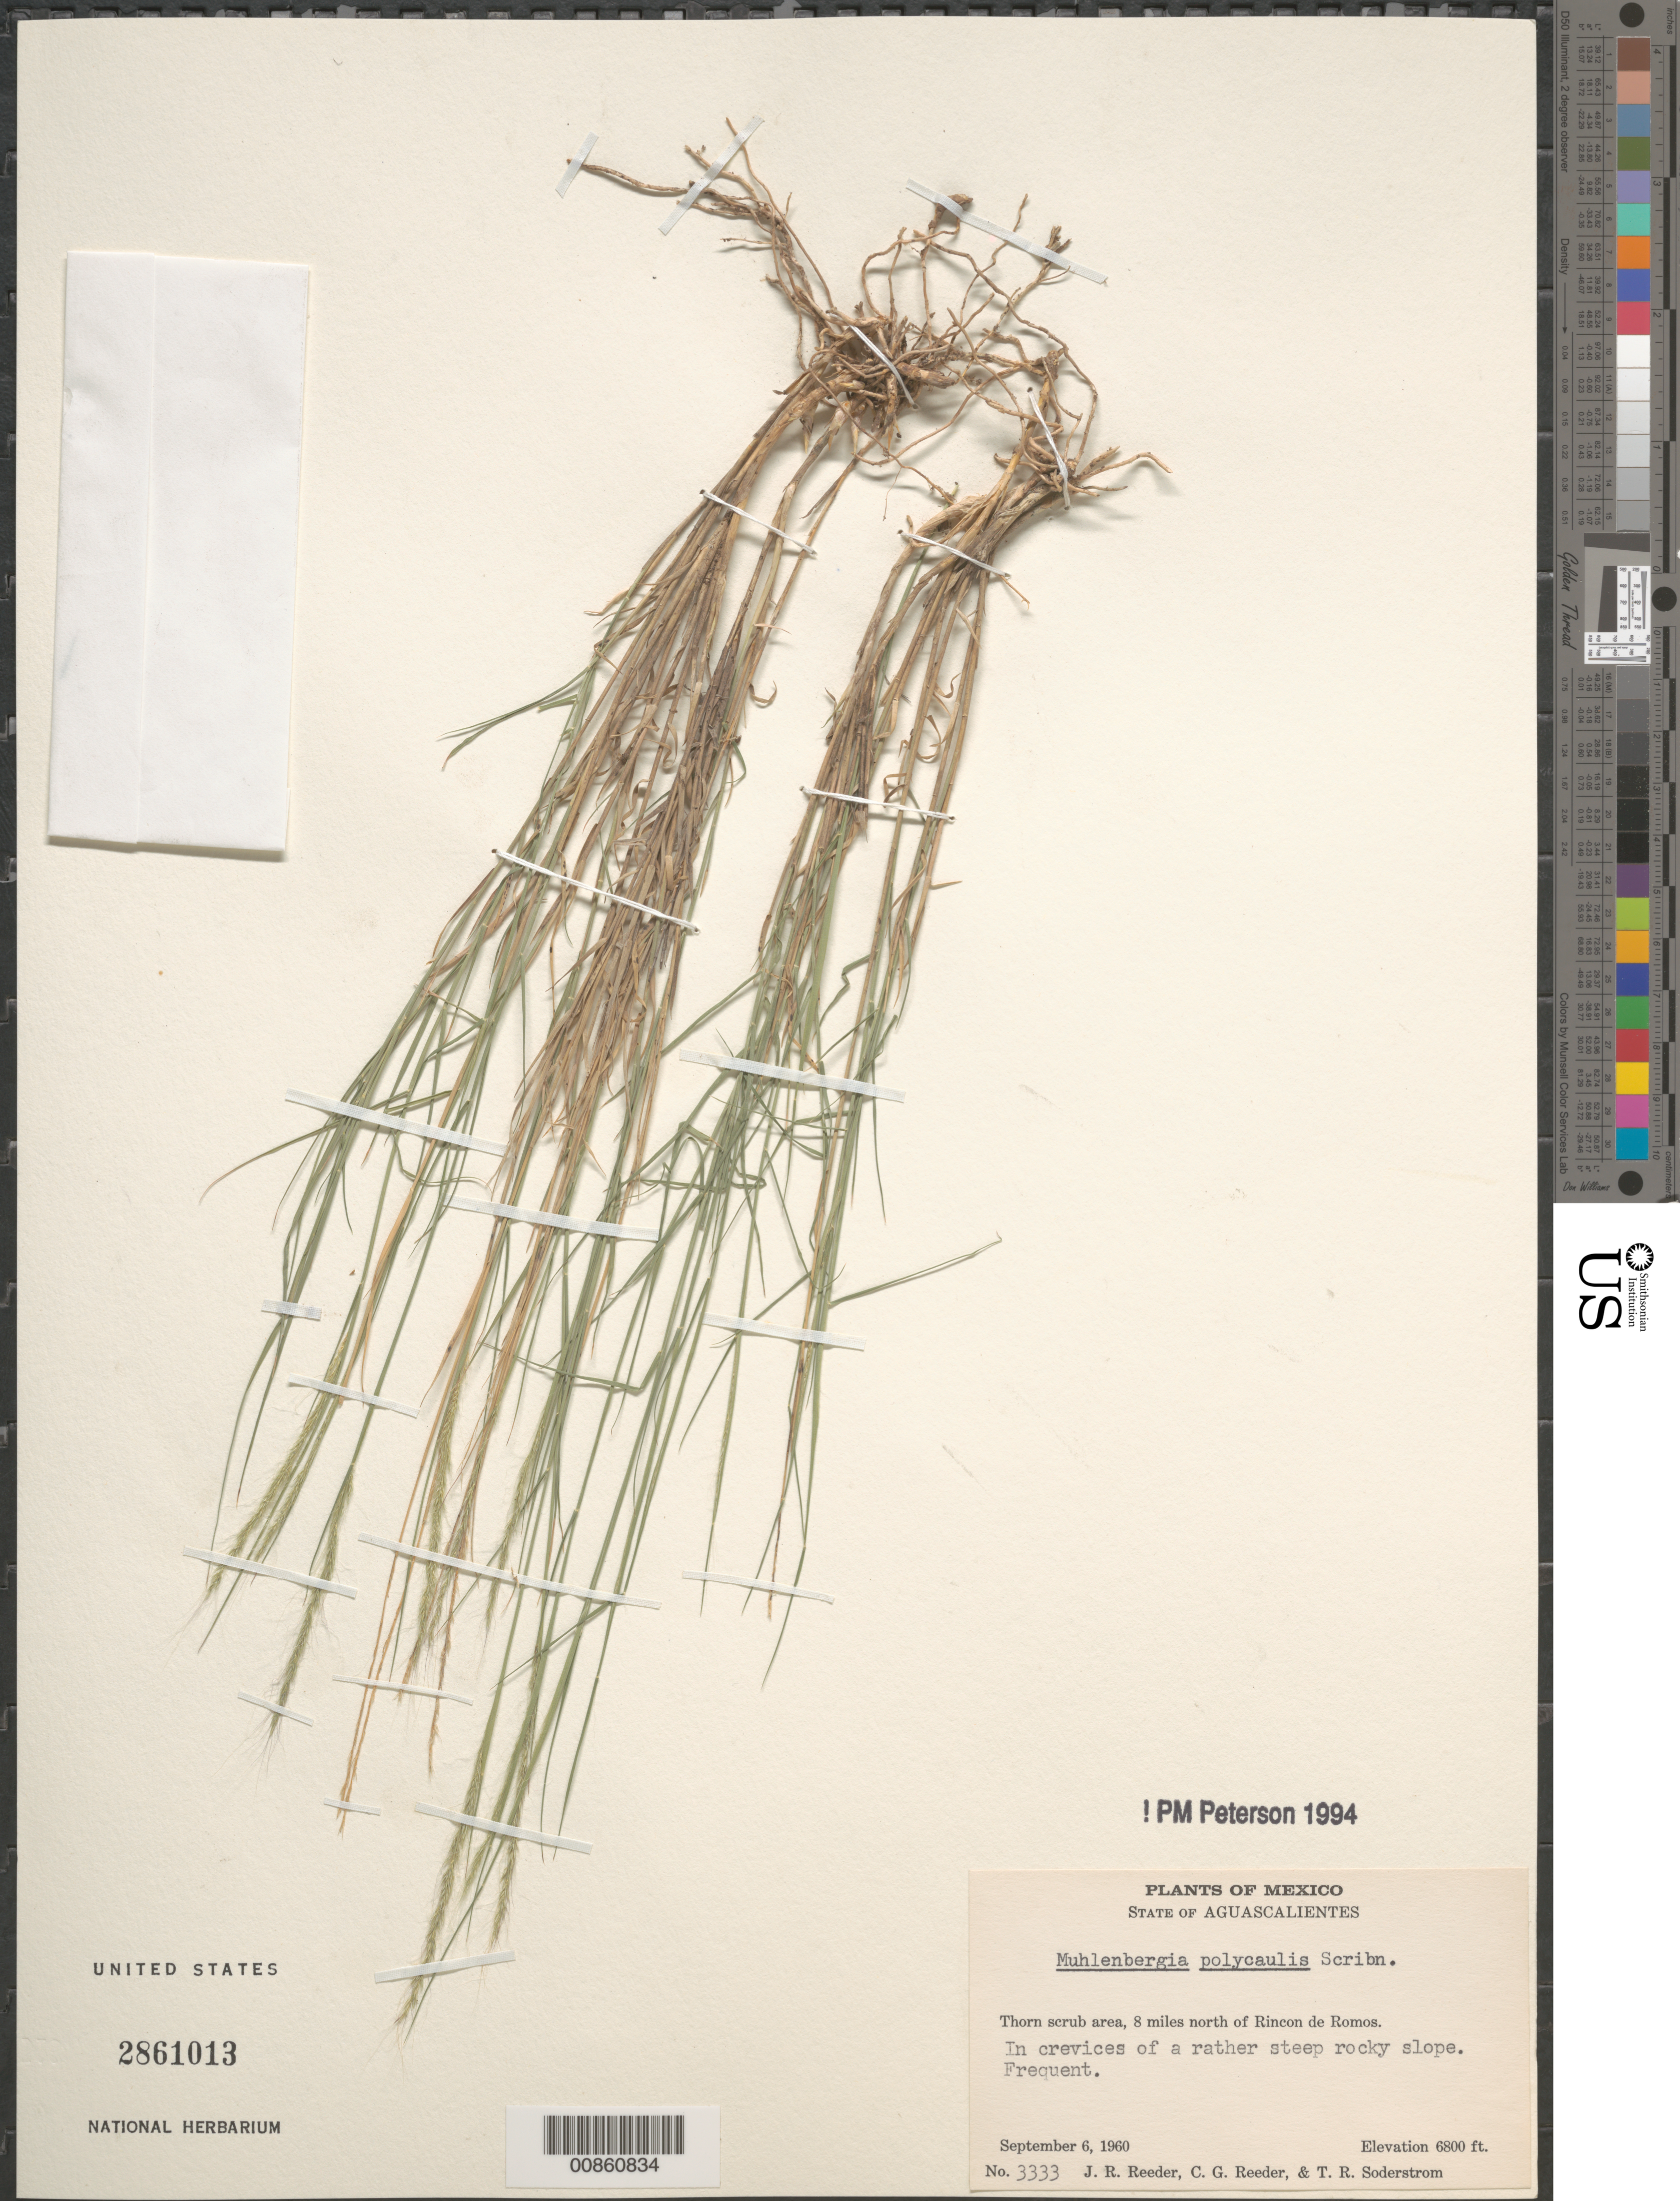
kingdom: Plantae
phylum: Tracheophyta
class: Liliopsida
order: Poales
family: Poaceae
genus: Muhlenbergia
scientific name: Muhlenbergia polycaulis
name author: Scribn.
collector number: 3333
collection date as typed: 06 Sep 1960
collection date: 1960-09-06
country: Mexico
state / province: Aguascalientes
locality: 8 mi N of Rincon de Romos, Ags.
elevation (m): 2073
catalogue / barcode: US 2861013